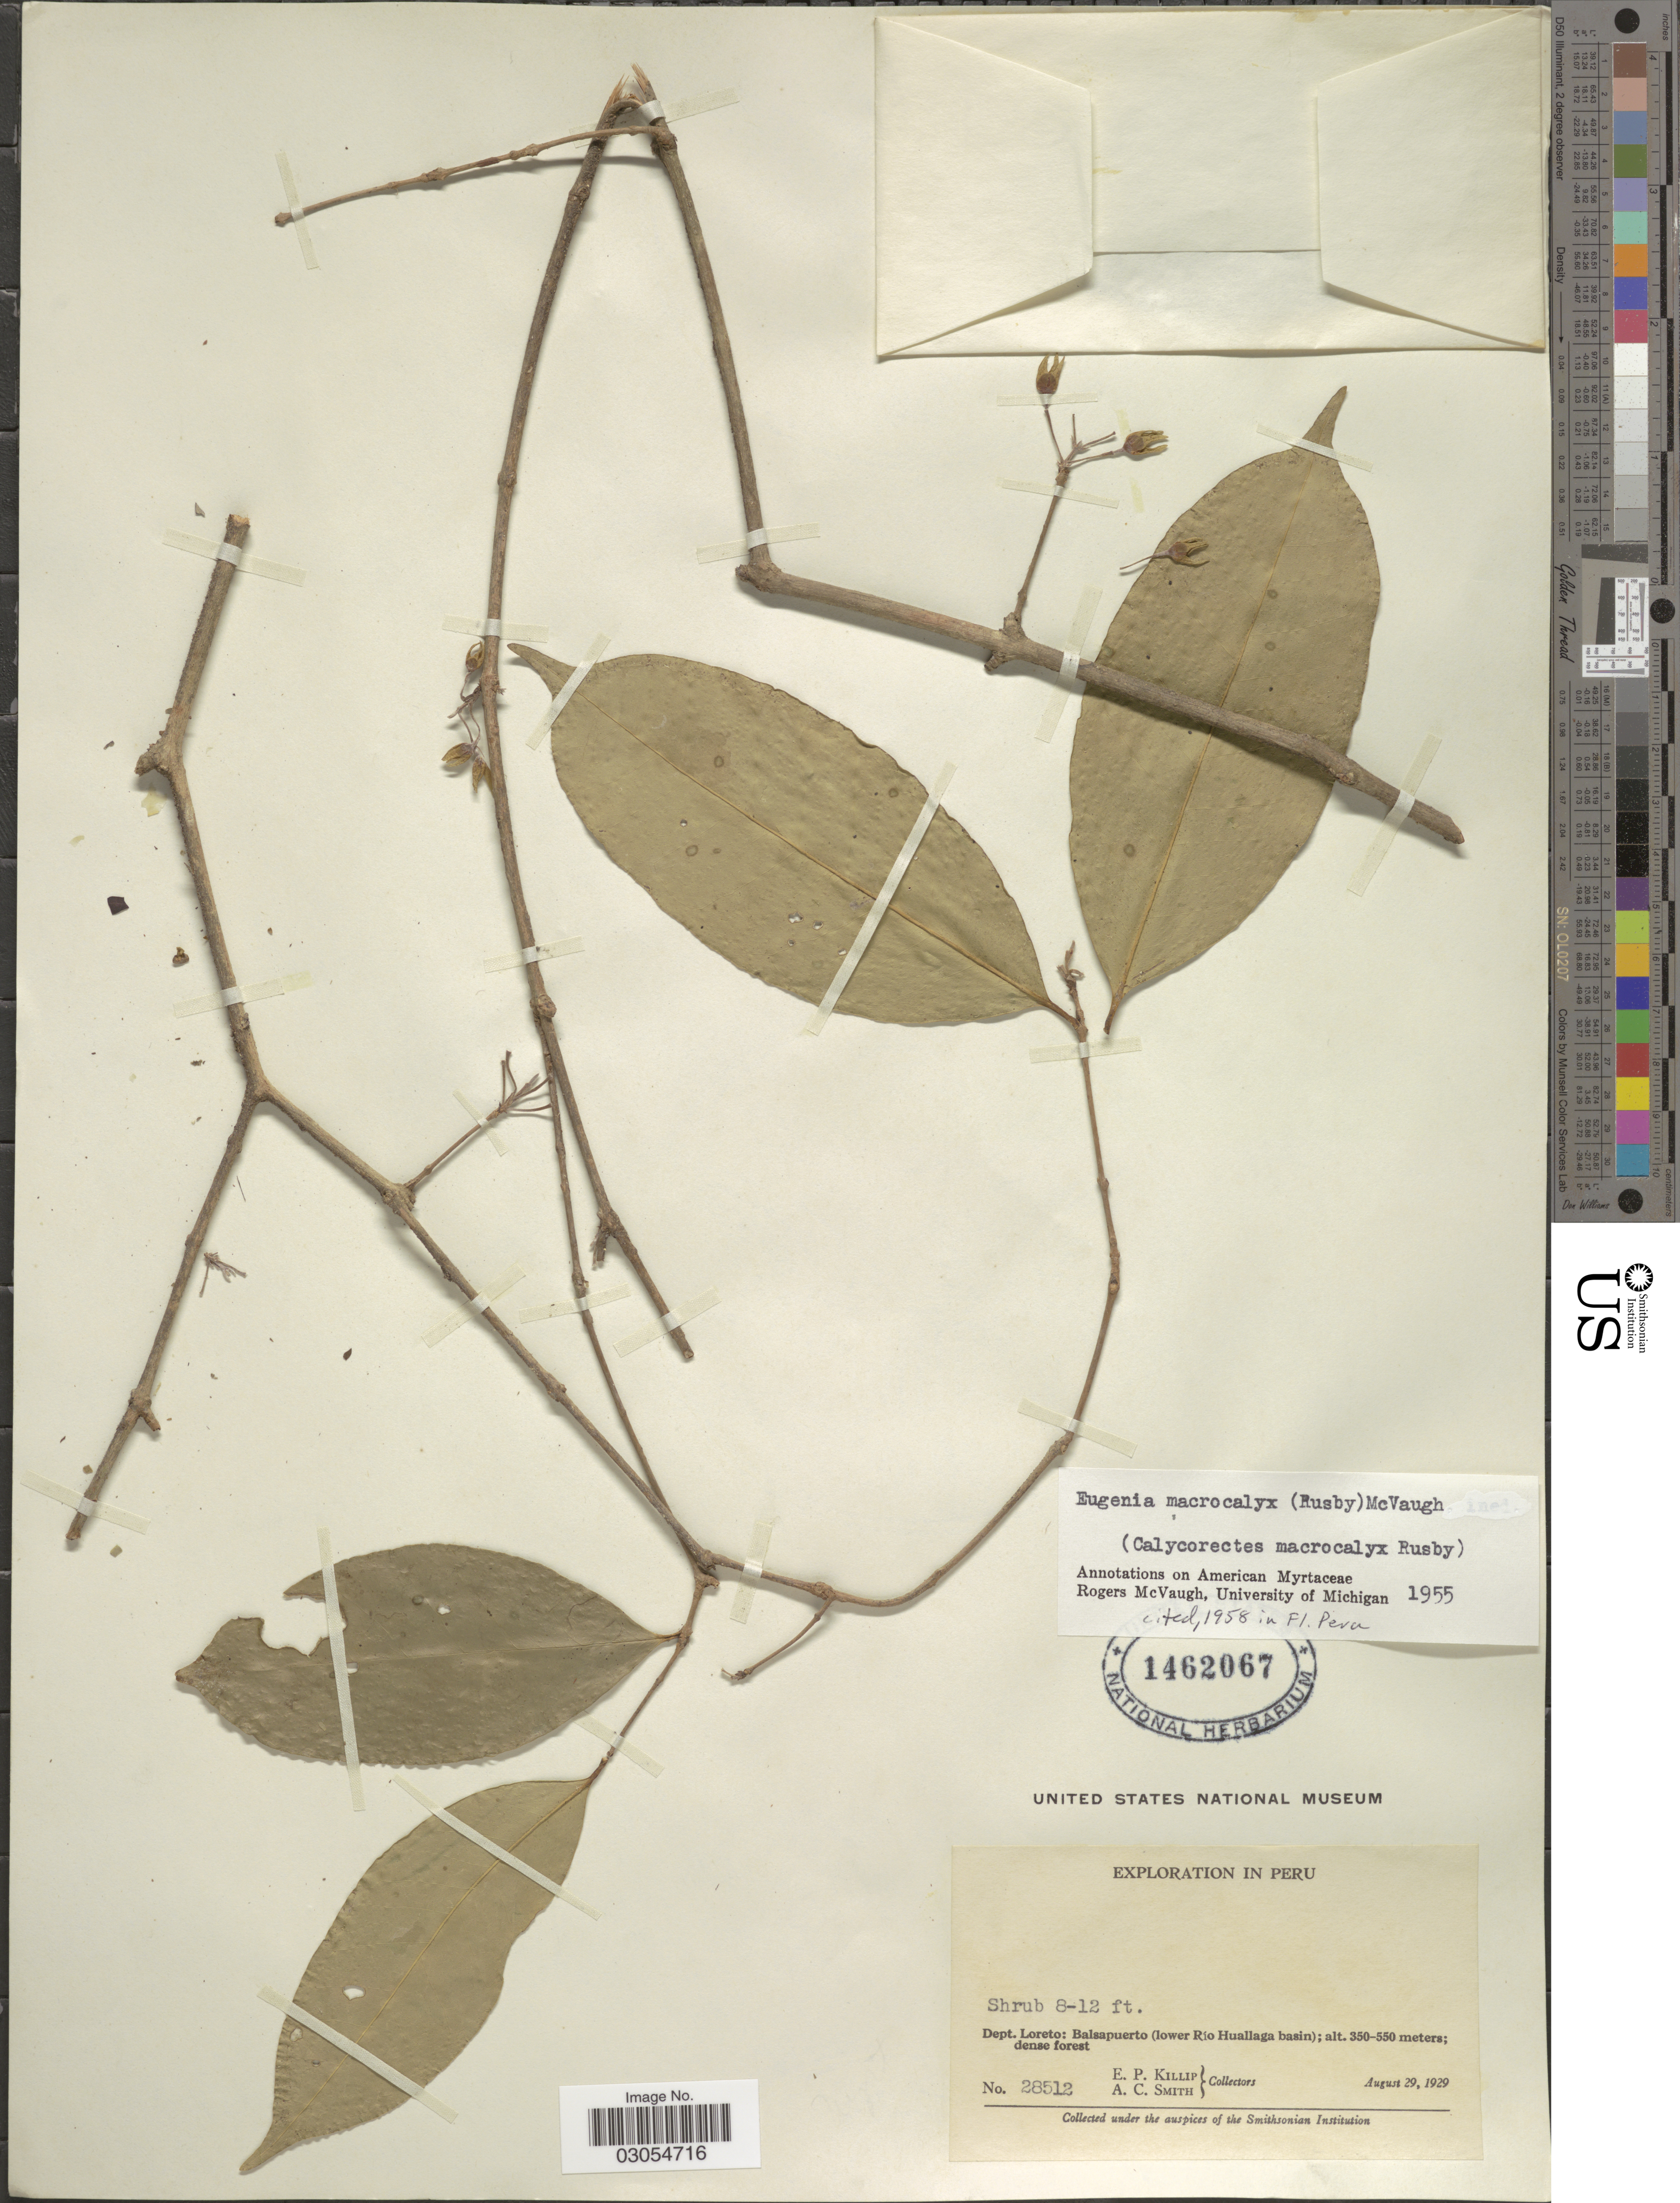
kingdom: Plantae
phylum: Tracheophyta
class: Magnoliopsida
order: Myrtales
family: Myrtaceae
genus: Eugenia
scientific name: Eugenia wentii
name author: Amshoff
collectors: E. P. Killip & A. C. Smith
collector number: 28512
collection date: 1929-08-29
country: Peru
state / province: Loreto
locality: Dept. Loreto: Balsapuerto (lower Río Huallaga basin).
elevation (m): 350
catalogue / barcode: US 1462067